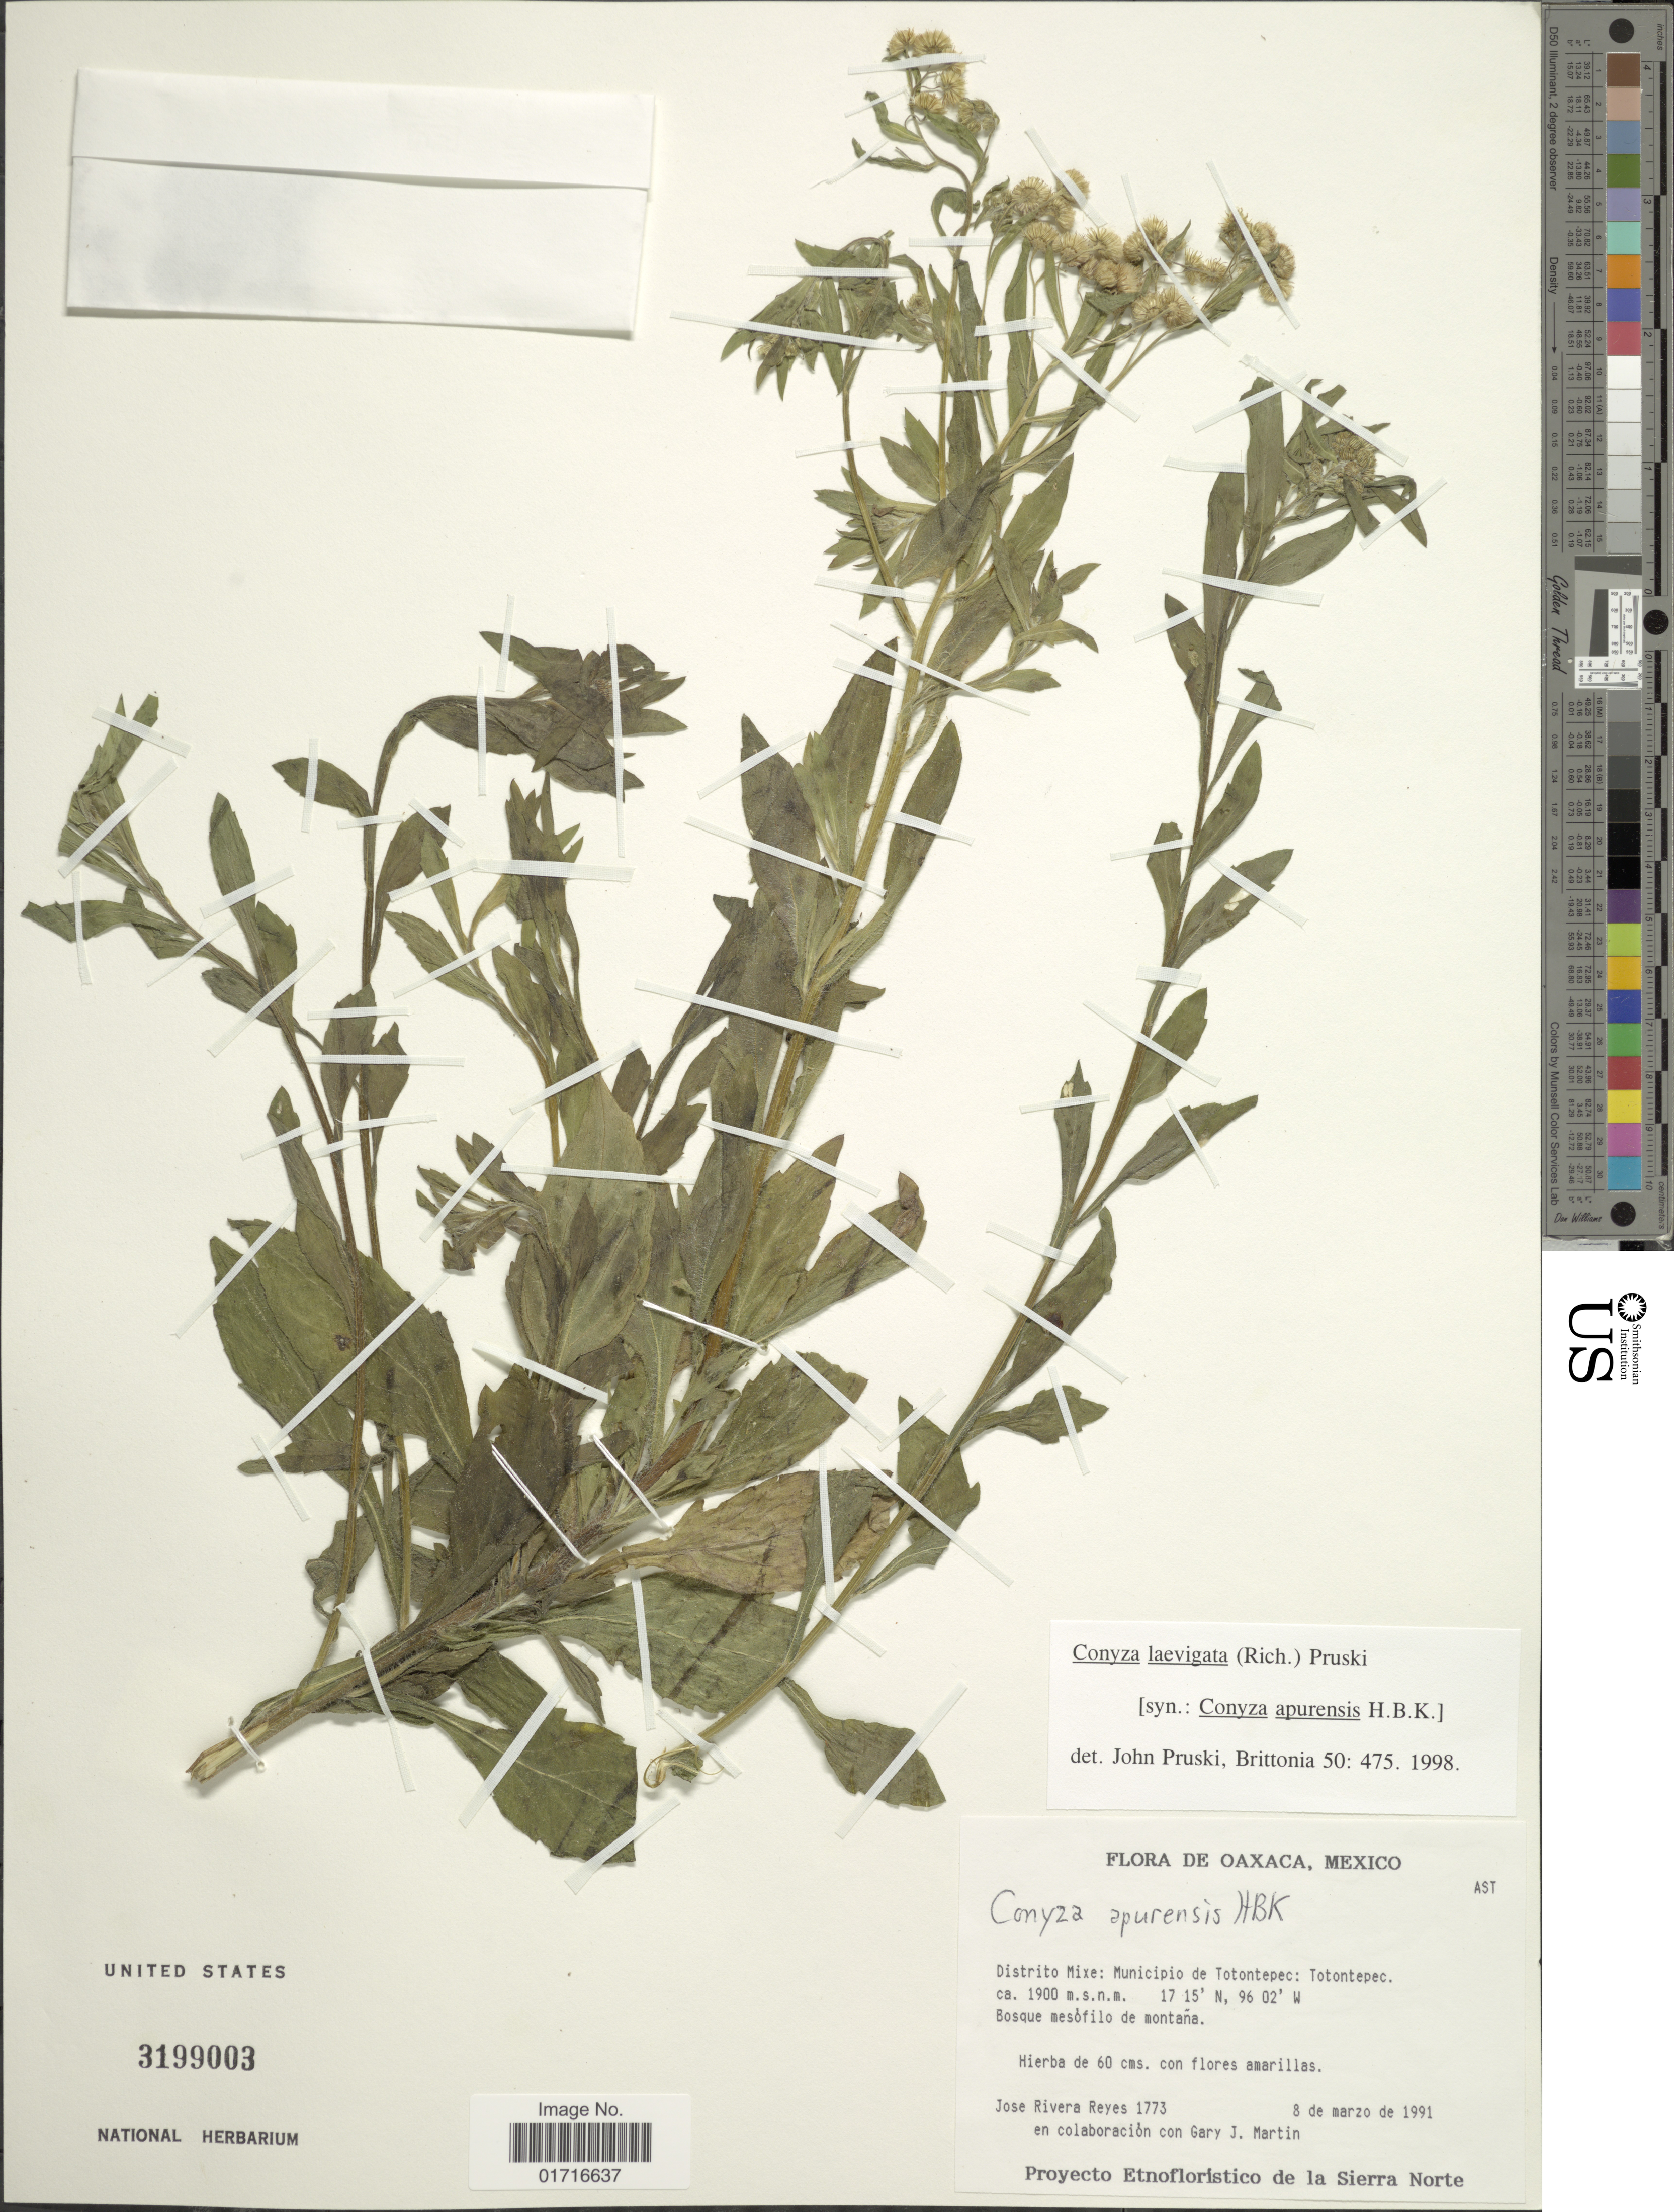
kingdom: Plantae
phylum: Tracheophyta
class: Magnoliopsida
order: Asterales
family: Asteraceae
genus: Conyza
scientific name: Conyza laevigata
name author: (Rich.) Pruski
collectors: J. Reyes & G. J. Martin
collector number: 1773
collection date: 1991-03-08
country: Mexico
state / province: Oaxaca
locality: Distrito Mixe: Municipio de Totontepec: Totontepec.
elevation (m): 1900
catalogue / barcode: US 3199003